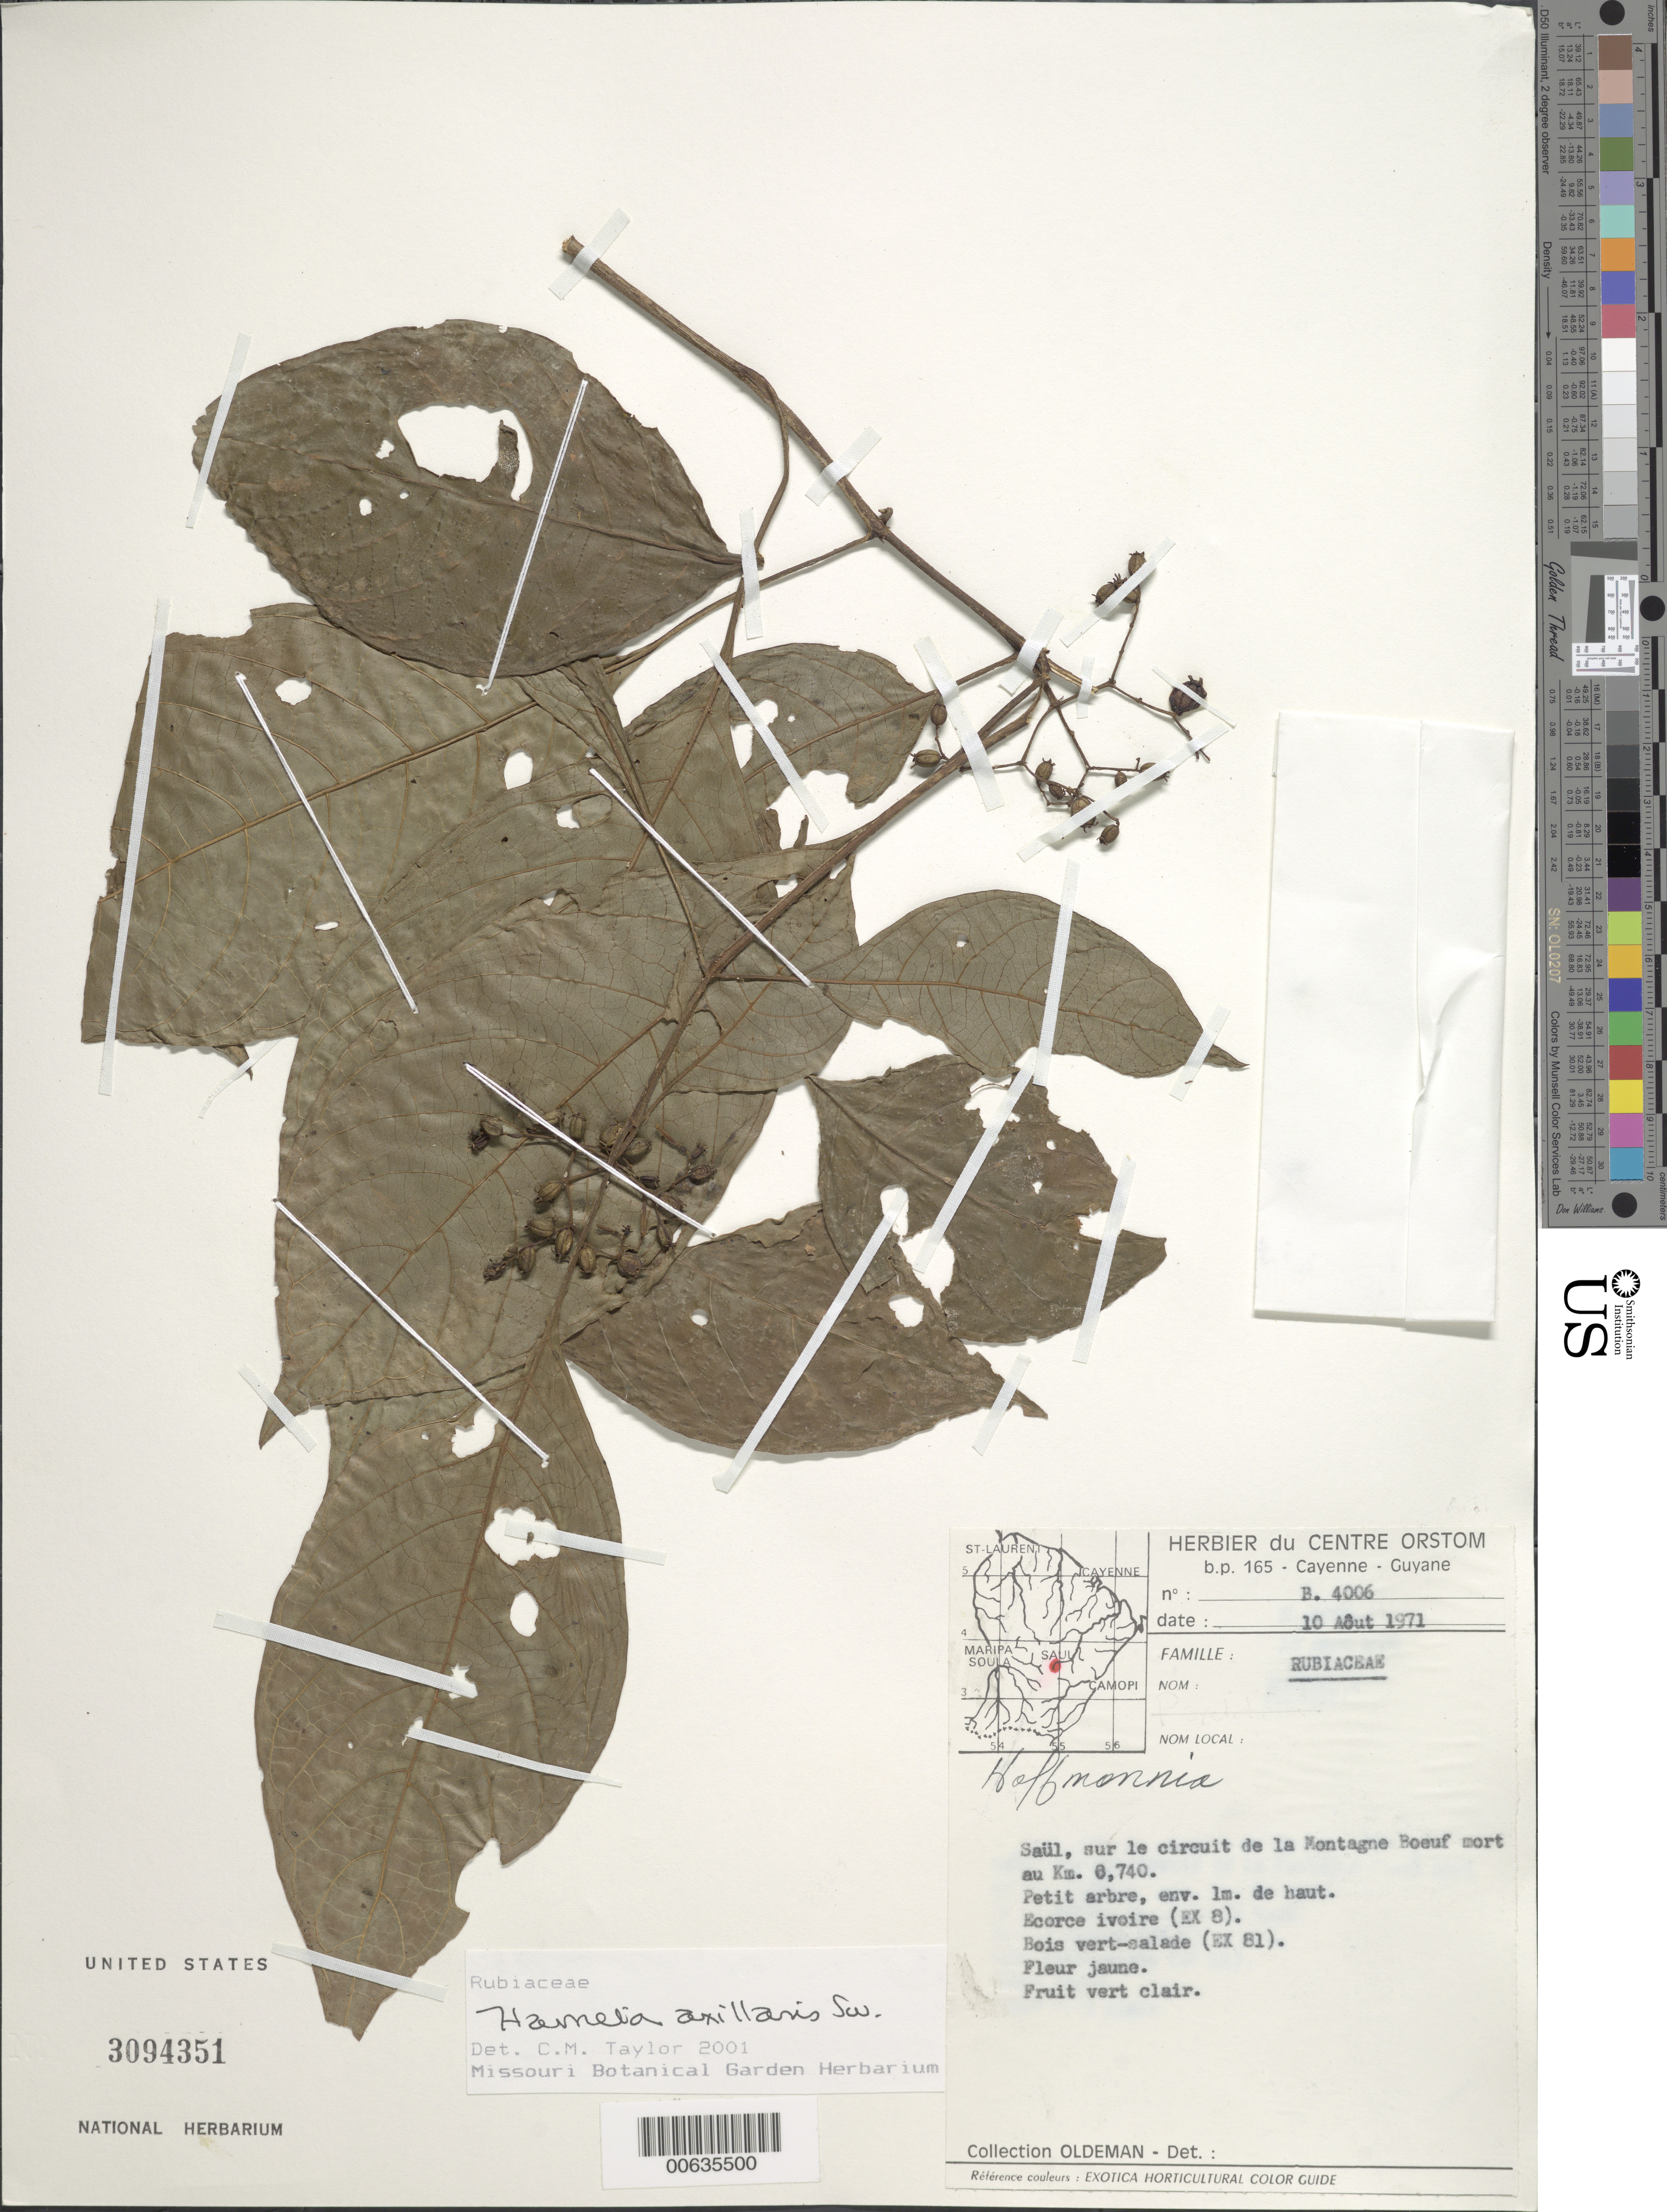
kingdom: Plantae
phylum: Tracheophyta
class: Magnoliopsida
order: Gentianales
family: Rubiaceae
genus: Hamelia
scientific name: Hamelia axillaris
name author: Sw.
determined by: Taylor, Charlotte M.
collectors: R. Oldeman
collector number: B 4006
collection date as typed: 10-Aug-71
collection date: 1971-08-10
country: French Guiana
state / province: Saint-Laurent-du-Maroni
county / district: Saül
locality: Saül, le circuit de la Mont. Boeuf Mort., km 0.74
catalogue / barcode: US 3094351